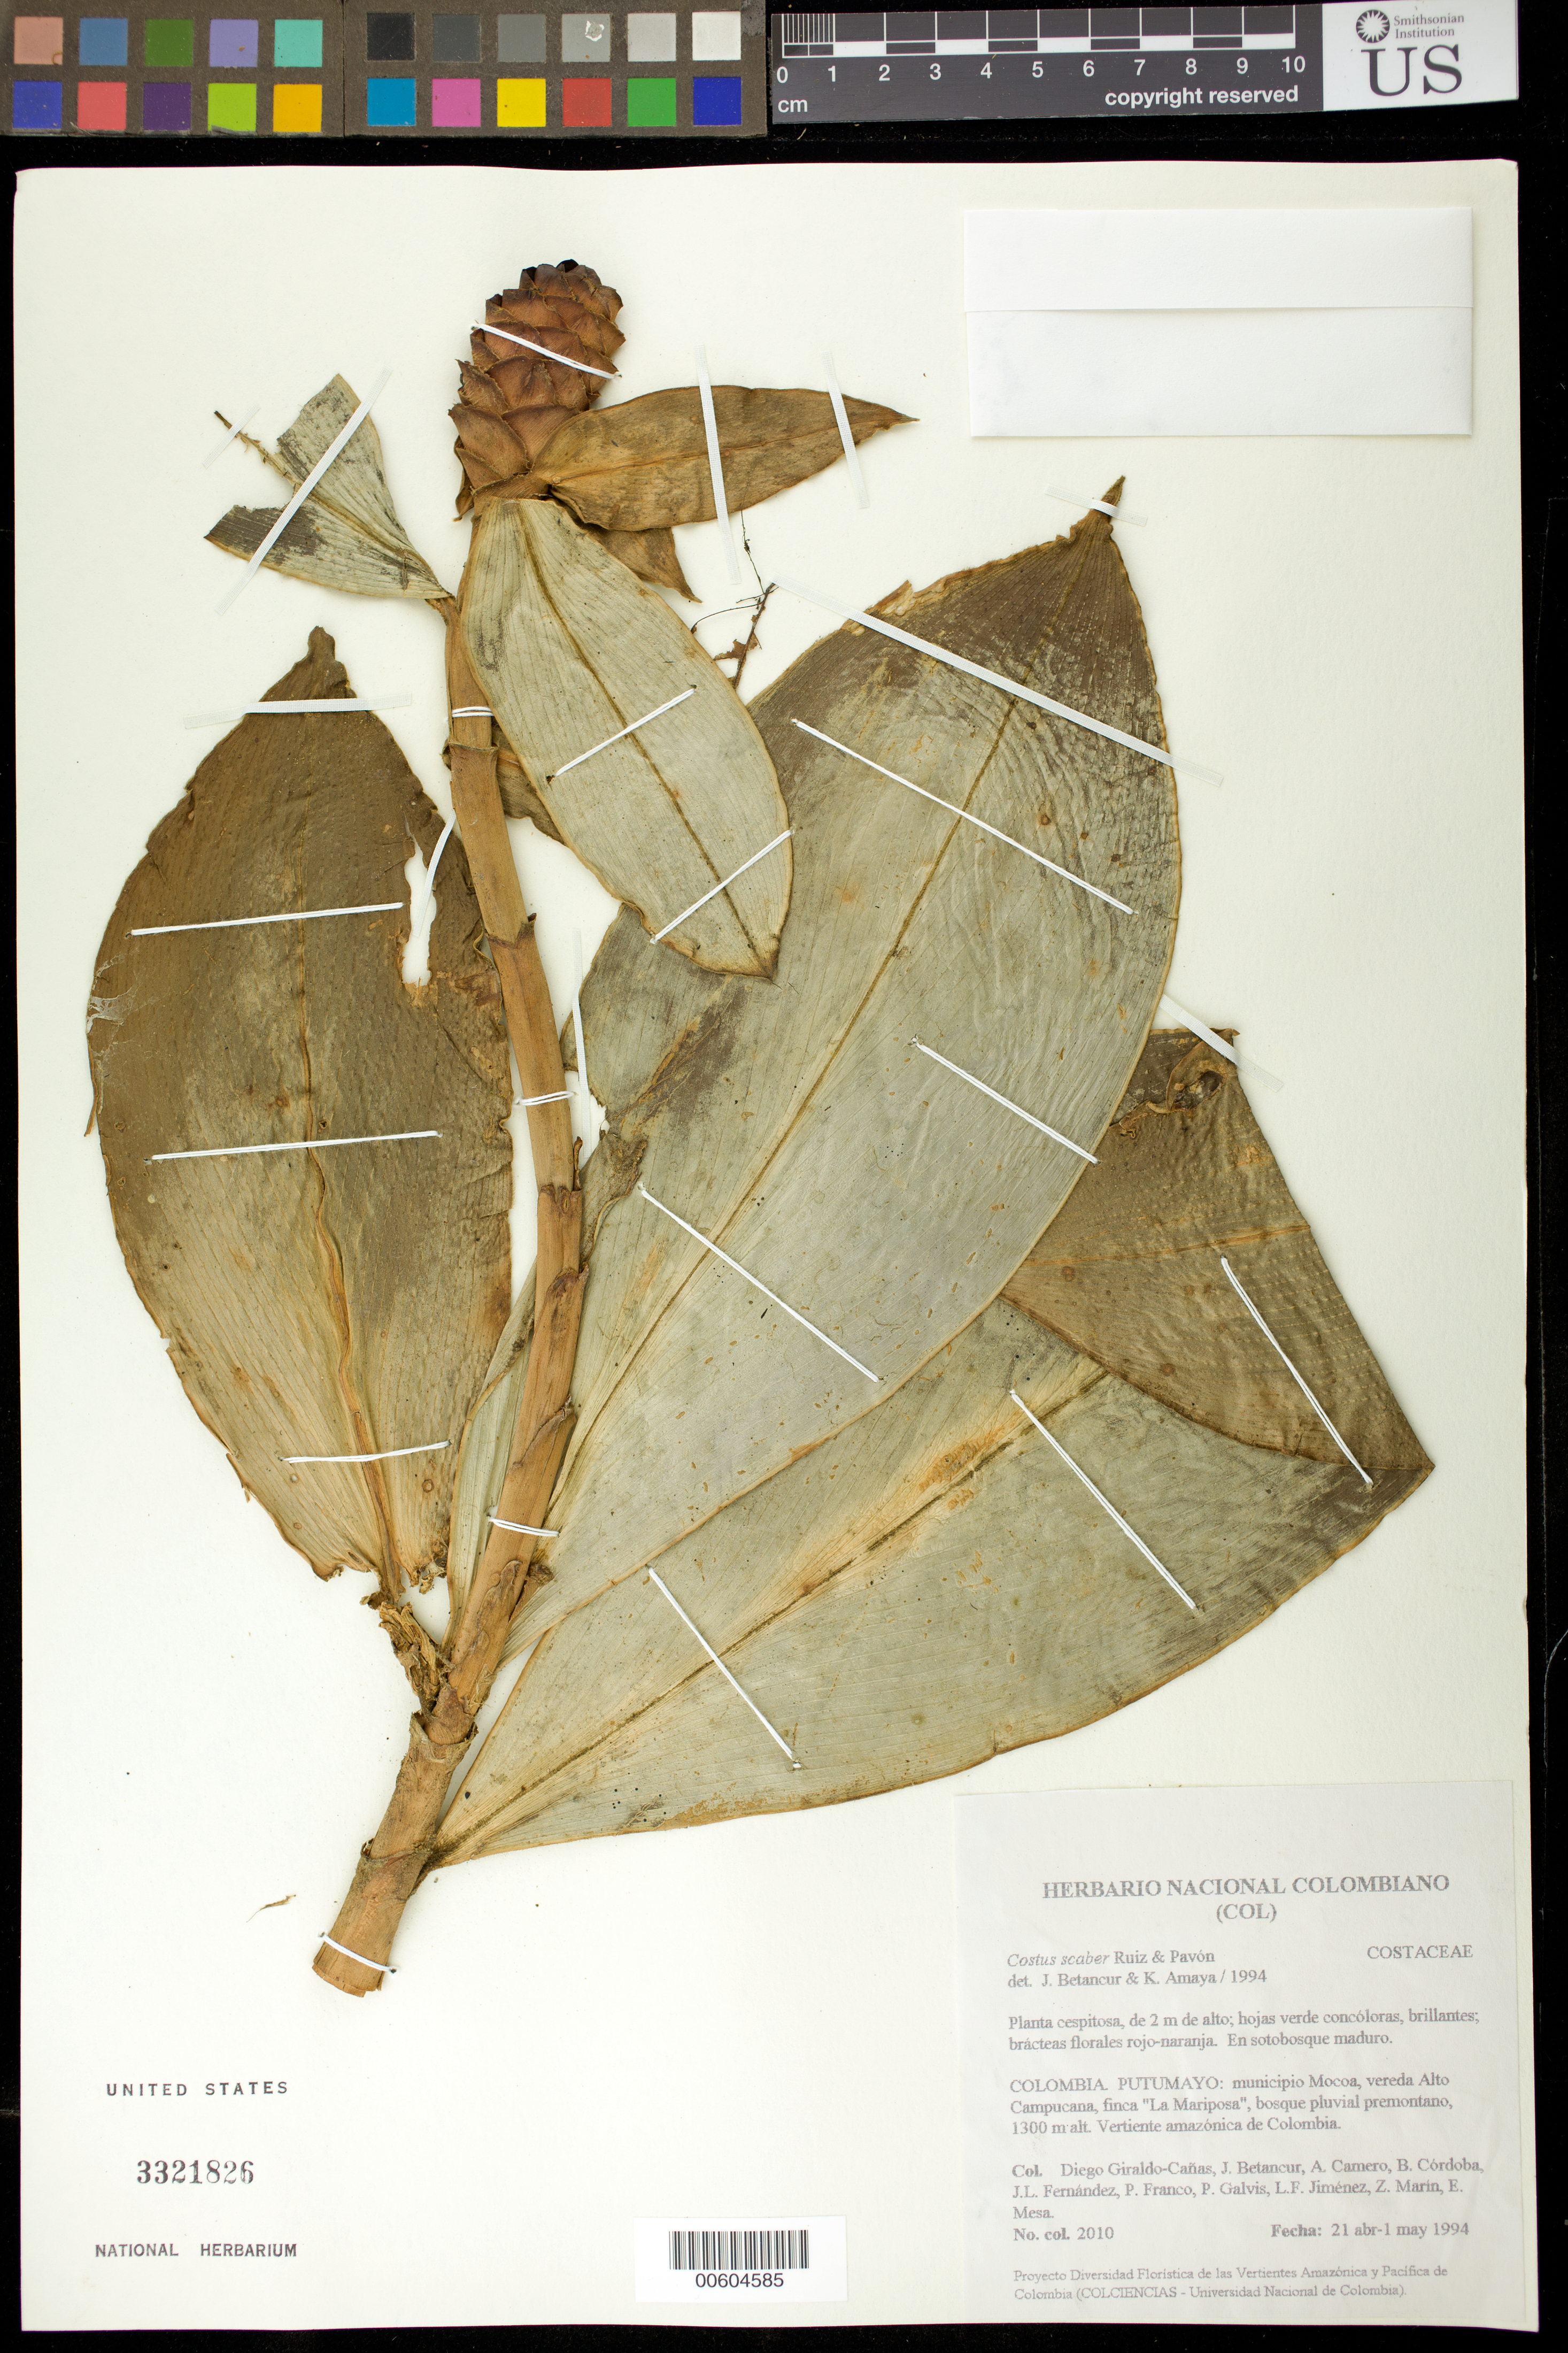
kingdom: Plantae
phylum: Tracheophyta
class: Liliopsida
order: Zingiberales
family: Costaceae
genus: Costus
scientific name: Costus scaber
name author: Ruiz & Pav.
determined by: Betancur, J. C.; Amaya, K.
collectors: D. A. Giraldo-Cañas, J. C. Betancur, A. A. Camero & et al.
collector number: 2010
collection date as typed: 21 Apr 1994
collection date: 1994-04-21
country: Colombia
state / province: Putumayo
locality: Mocoa, Alto Campucana road, finca La Mariposa, premontane rain forest.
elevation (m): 1300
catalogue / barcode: US 3321826